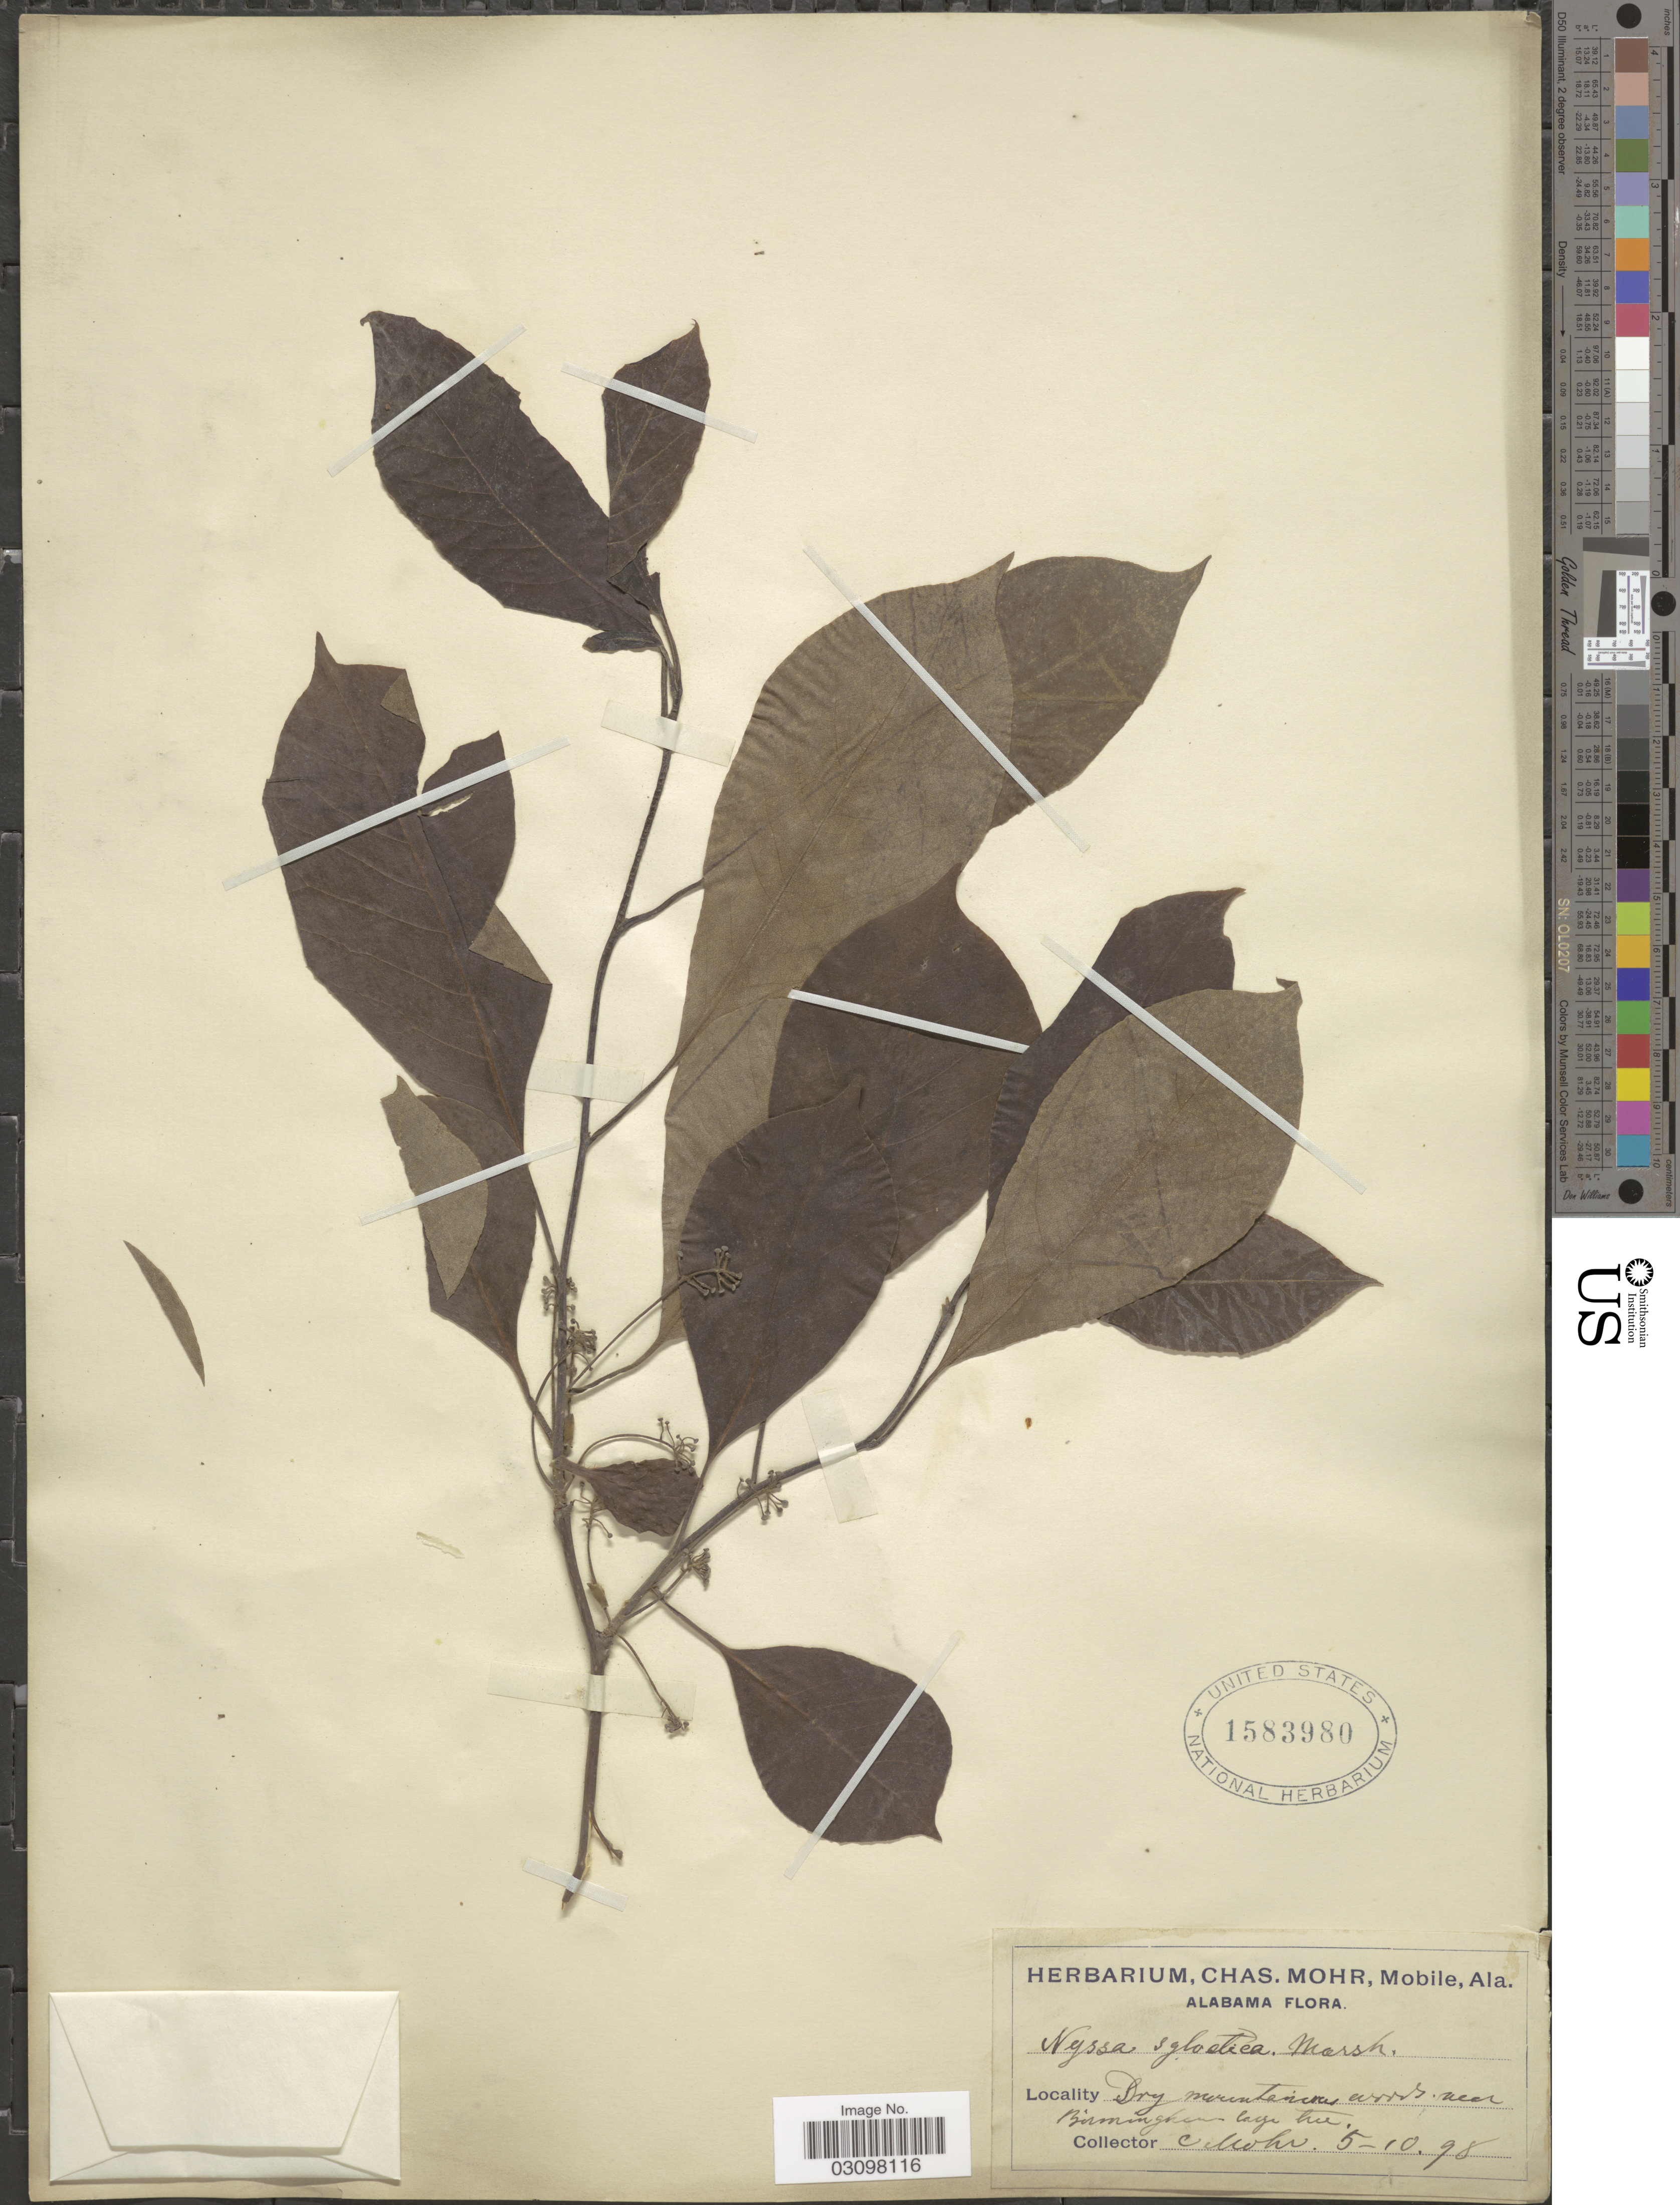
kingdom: Plantae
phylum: Tracheophyta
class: Magnoliopsida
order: Cornales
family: Nyssaceae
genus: Nyssa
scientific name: Nyssa sylvatica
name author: Marshall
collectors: Mohr, C. T. (herbarium)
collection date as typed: Transcribed d/m/y: 10/5/98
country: United States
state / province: Alabama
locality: Near Birmingham.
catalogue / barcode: US 1583980